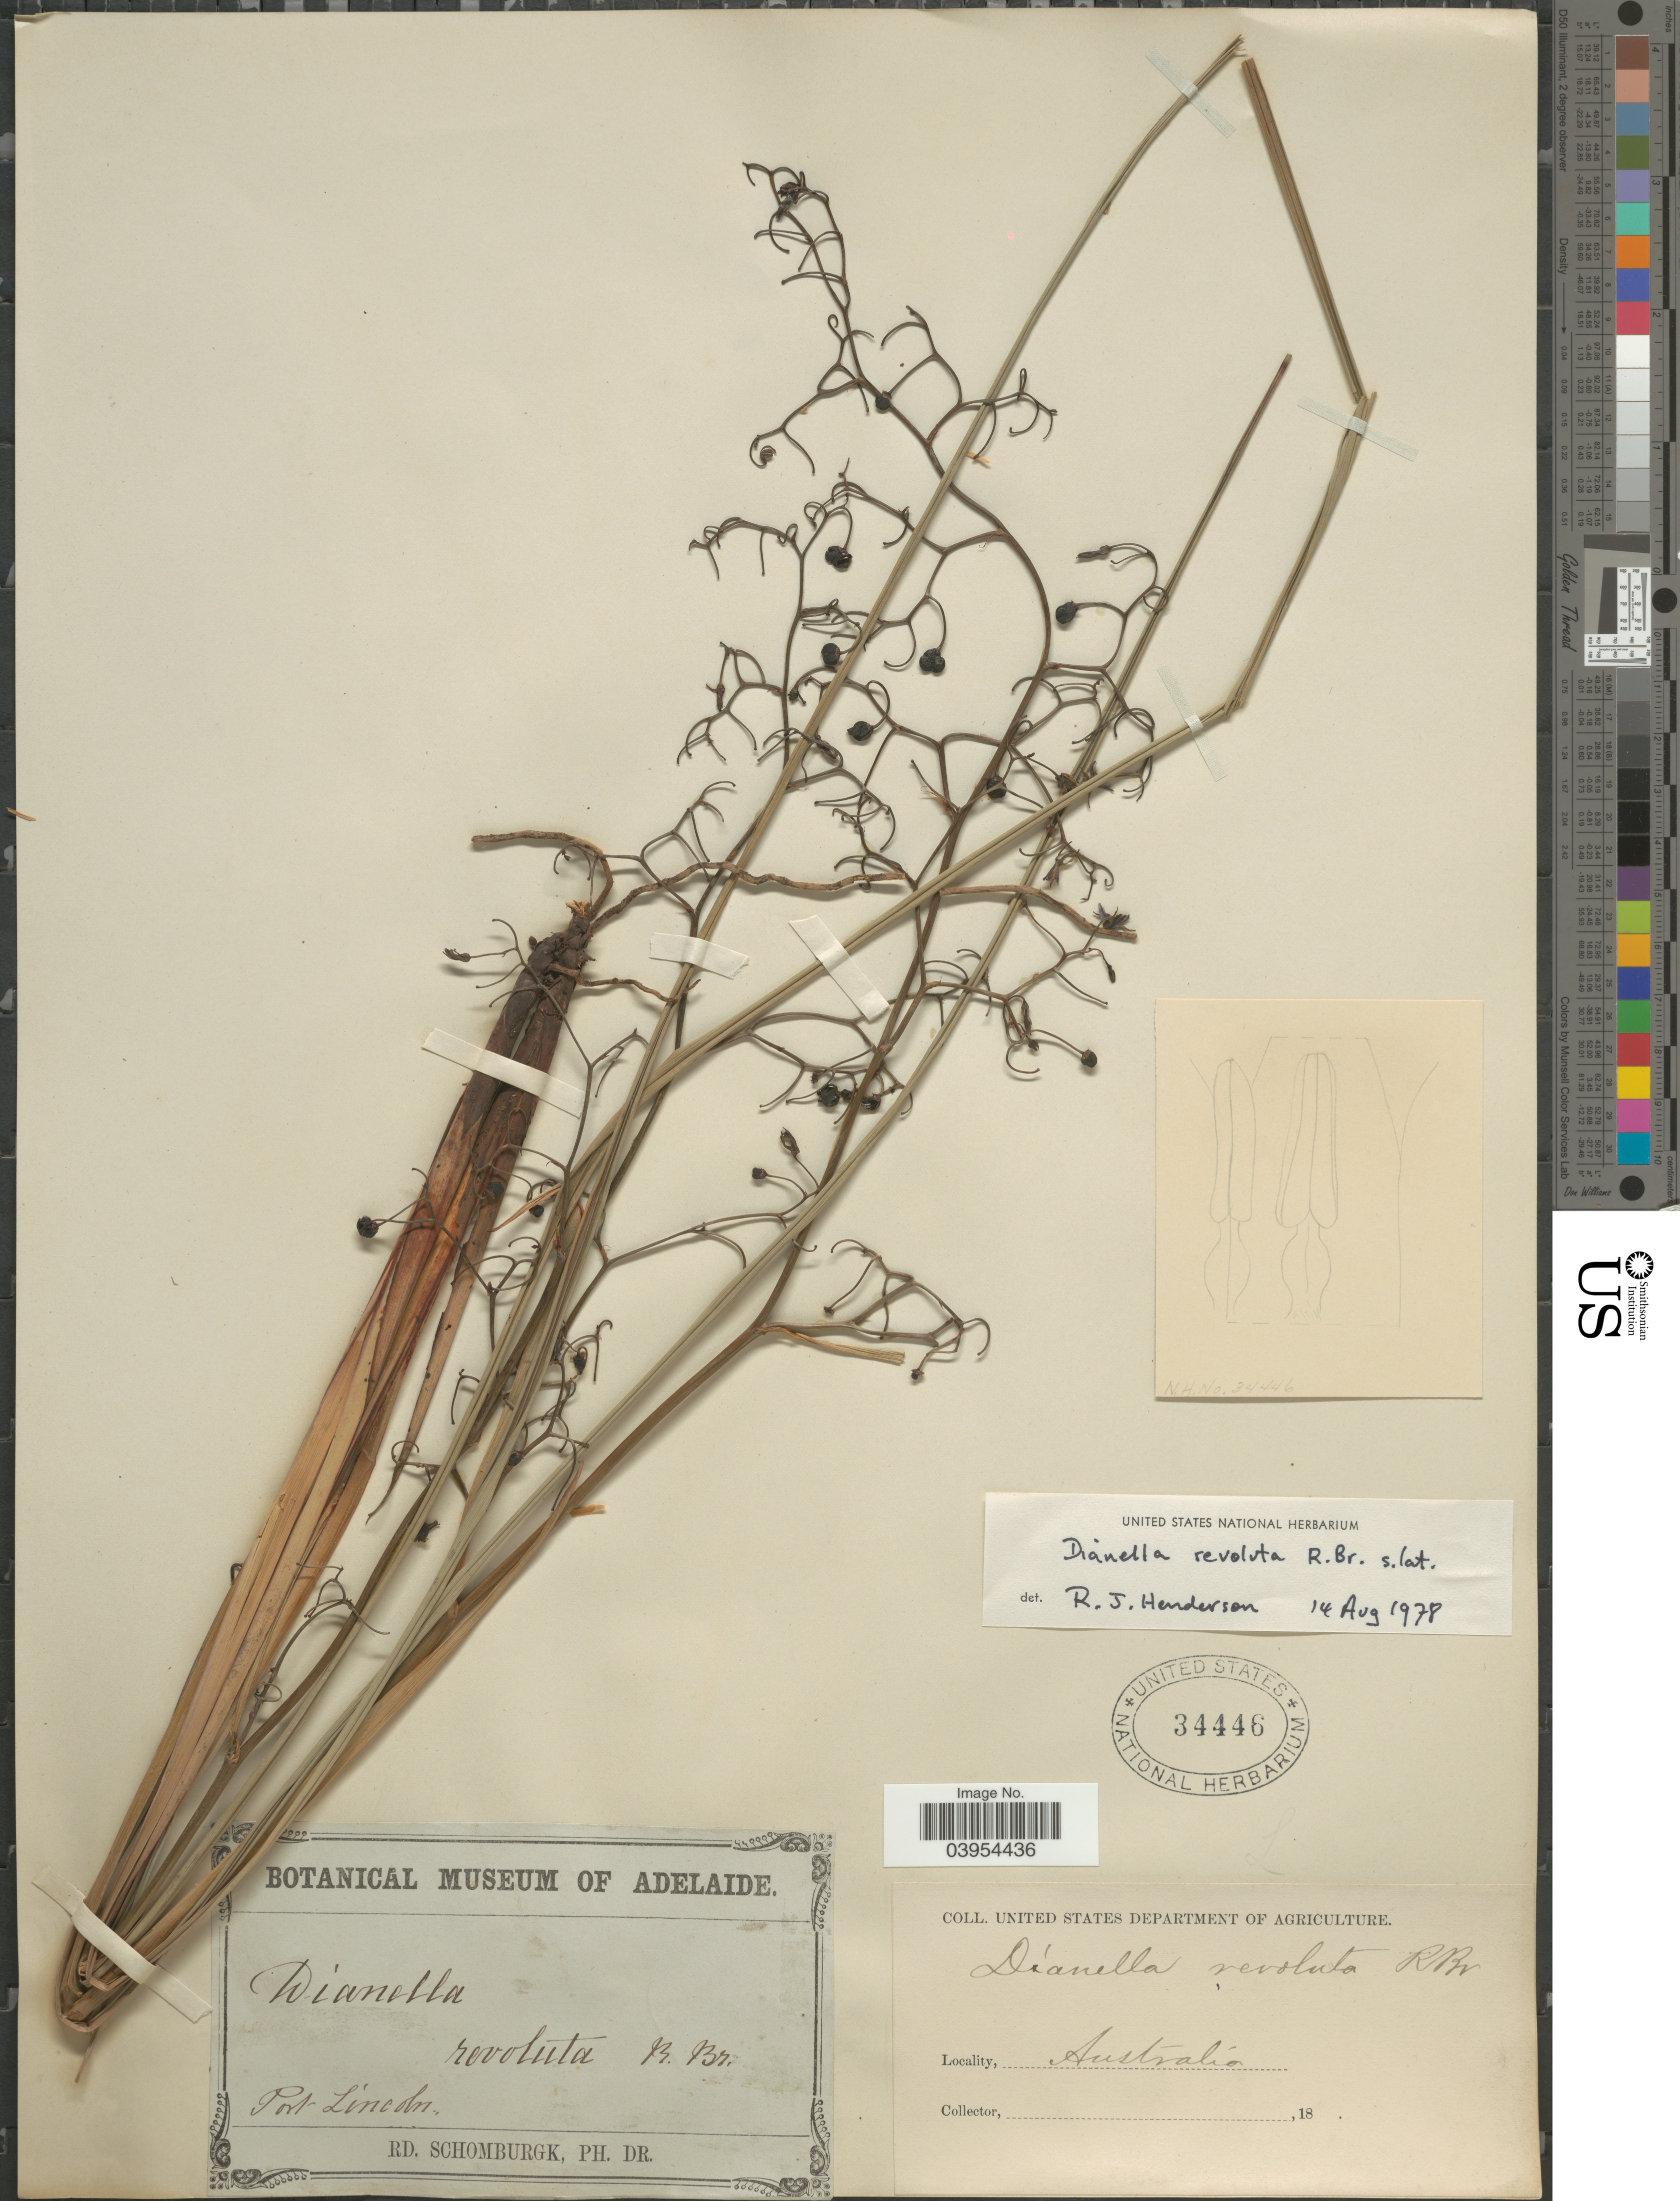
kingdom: Plantae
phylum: Tracheophyta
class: Liliopsida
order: Asparagales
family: Asphodelaceae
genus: Dianella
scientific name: Dianella revoluta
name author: R. Br.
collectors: M. R. Schomburgk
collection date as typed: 18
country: Australia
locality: Port Lincoln.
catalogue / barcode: US 34446